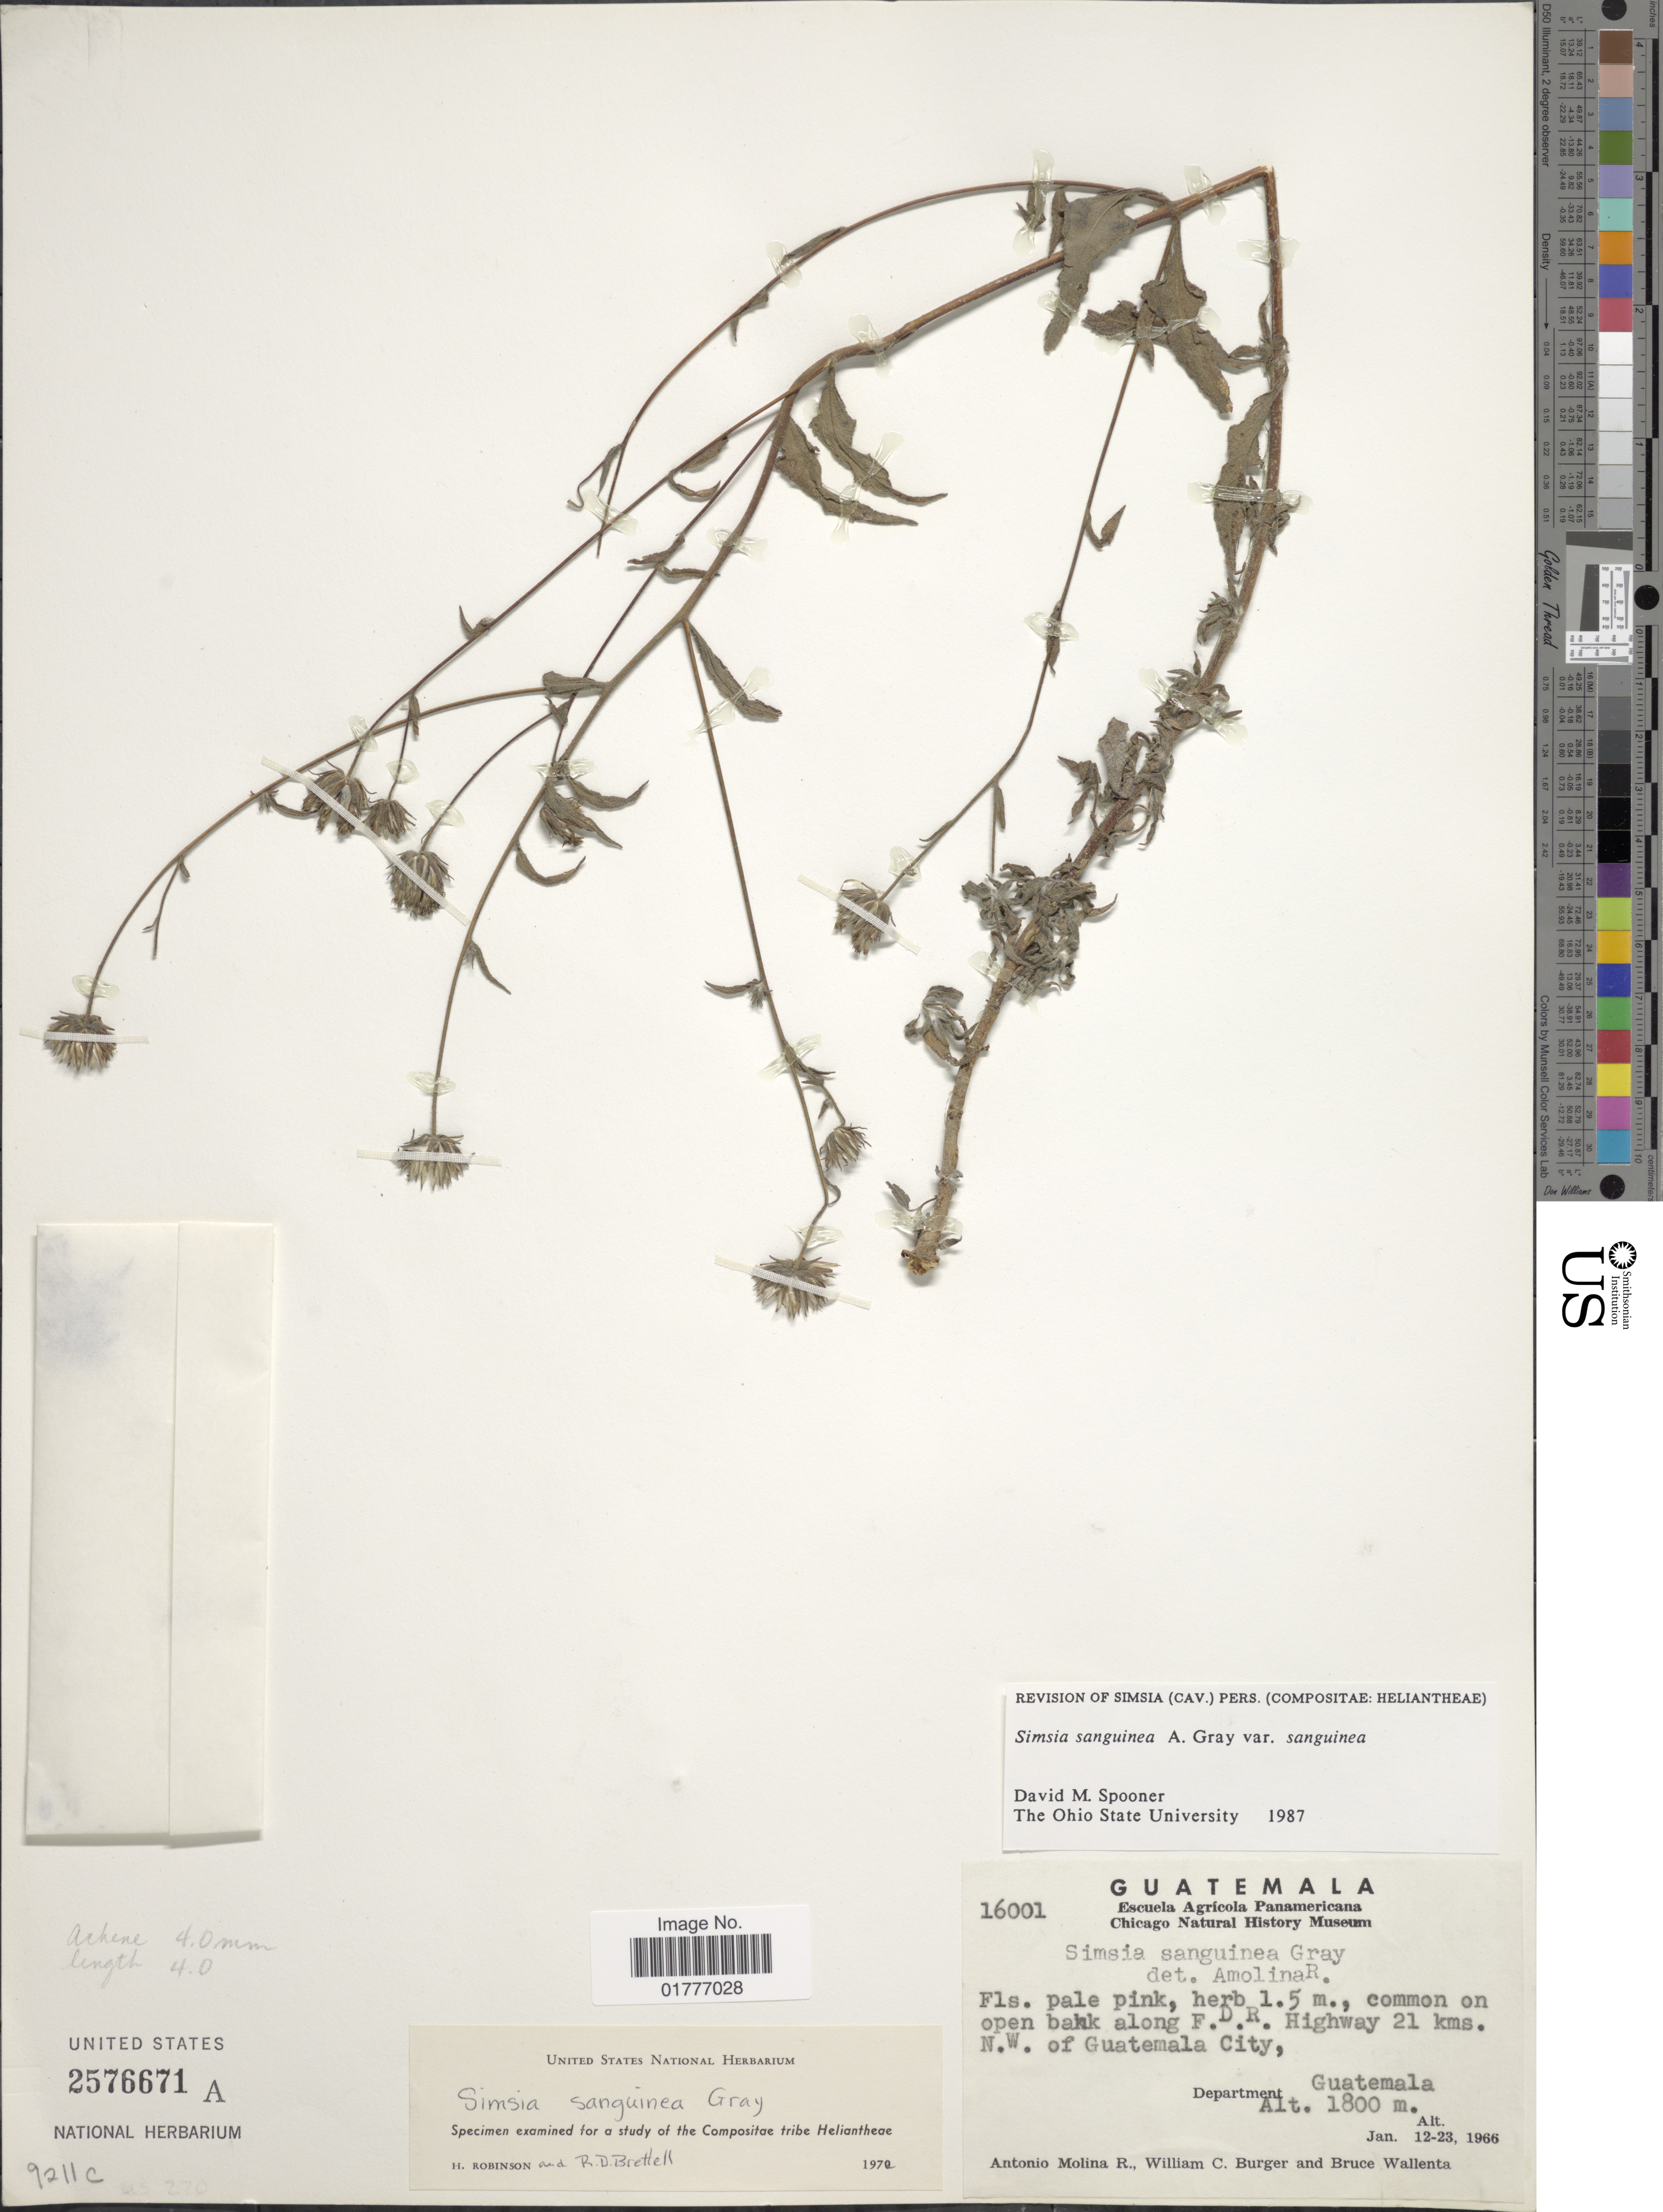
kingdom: Plantae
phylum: Tracheophyta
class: Magnoliopsida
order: Asterales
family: Asteraceae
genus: Simsia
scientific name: Simsia sanguinea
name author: A. Gray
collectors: A. Molina R., W. Burger & B. Wallenta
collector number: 16001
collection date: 1966-01-12/1966-01-23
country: Guatemala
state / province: Guatemala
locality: Common on open bank along F. D. R Highway 21 kms, N, W. of Guatemala City, Department of Guatemala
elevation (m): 1800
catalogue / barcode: US 2576671A